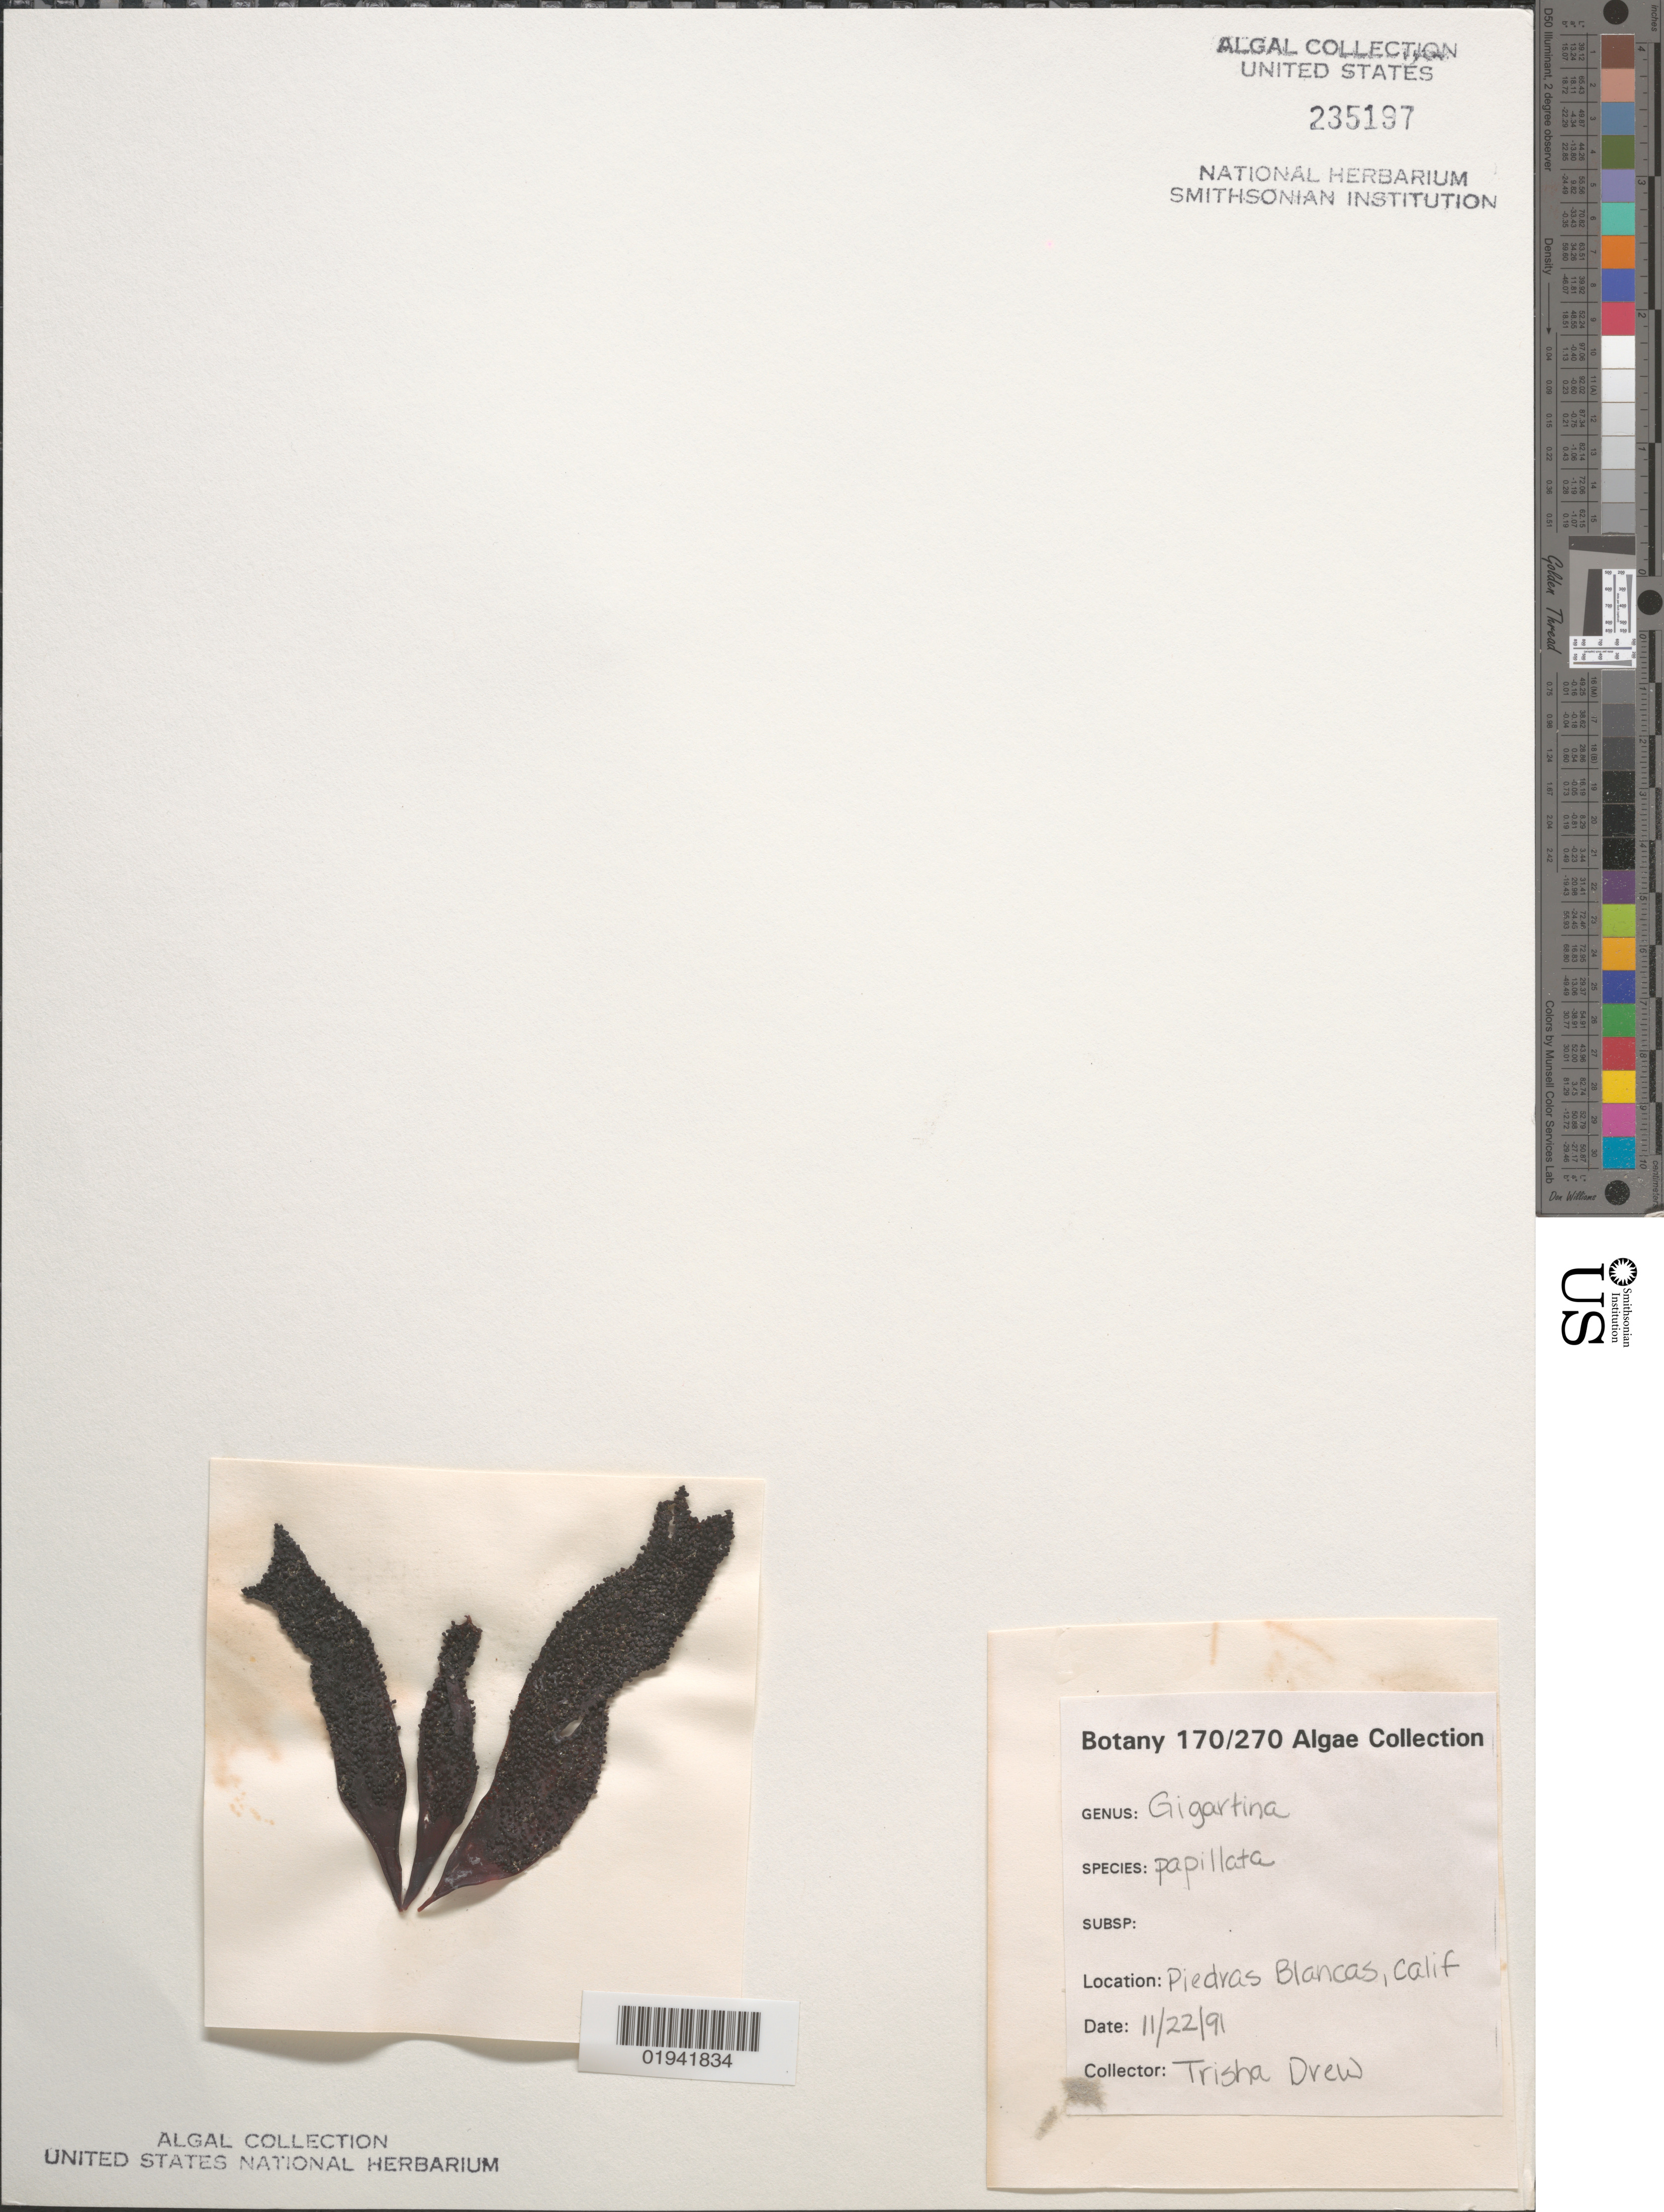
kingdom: Plantae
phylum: Rhodophyta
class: Florideophyceae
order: Gigartinales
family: Phyllophoraceae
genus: Mastocarpus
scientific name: Mastocarpus papillatus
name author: (C. Agardh) Kütz.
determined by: Algae name updating Project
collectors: T. Drew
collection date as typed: Transcribed d/m/y: 22/11/91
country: United States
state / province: California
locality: Piedras Blancas.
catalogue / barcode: US 235197